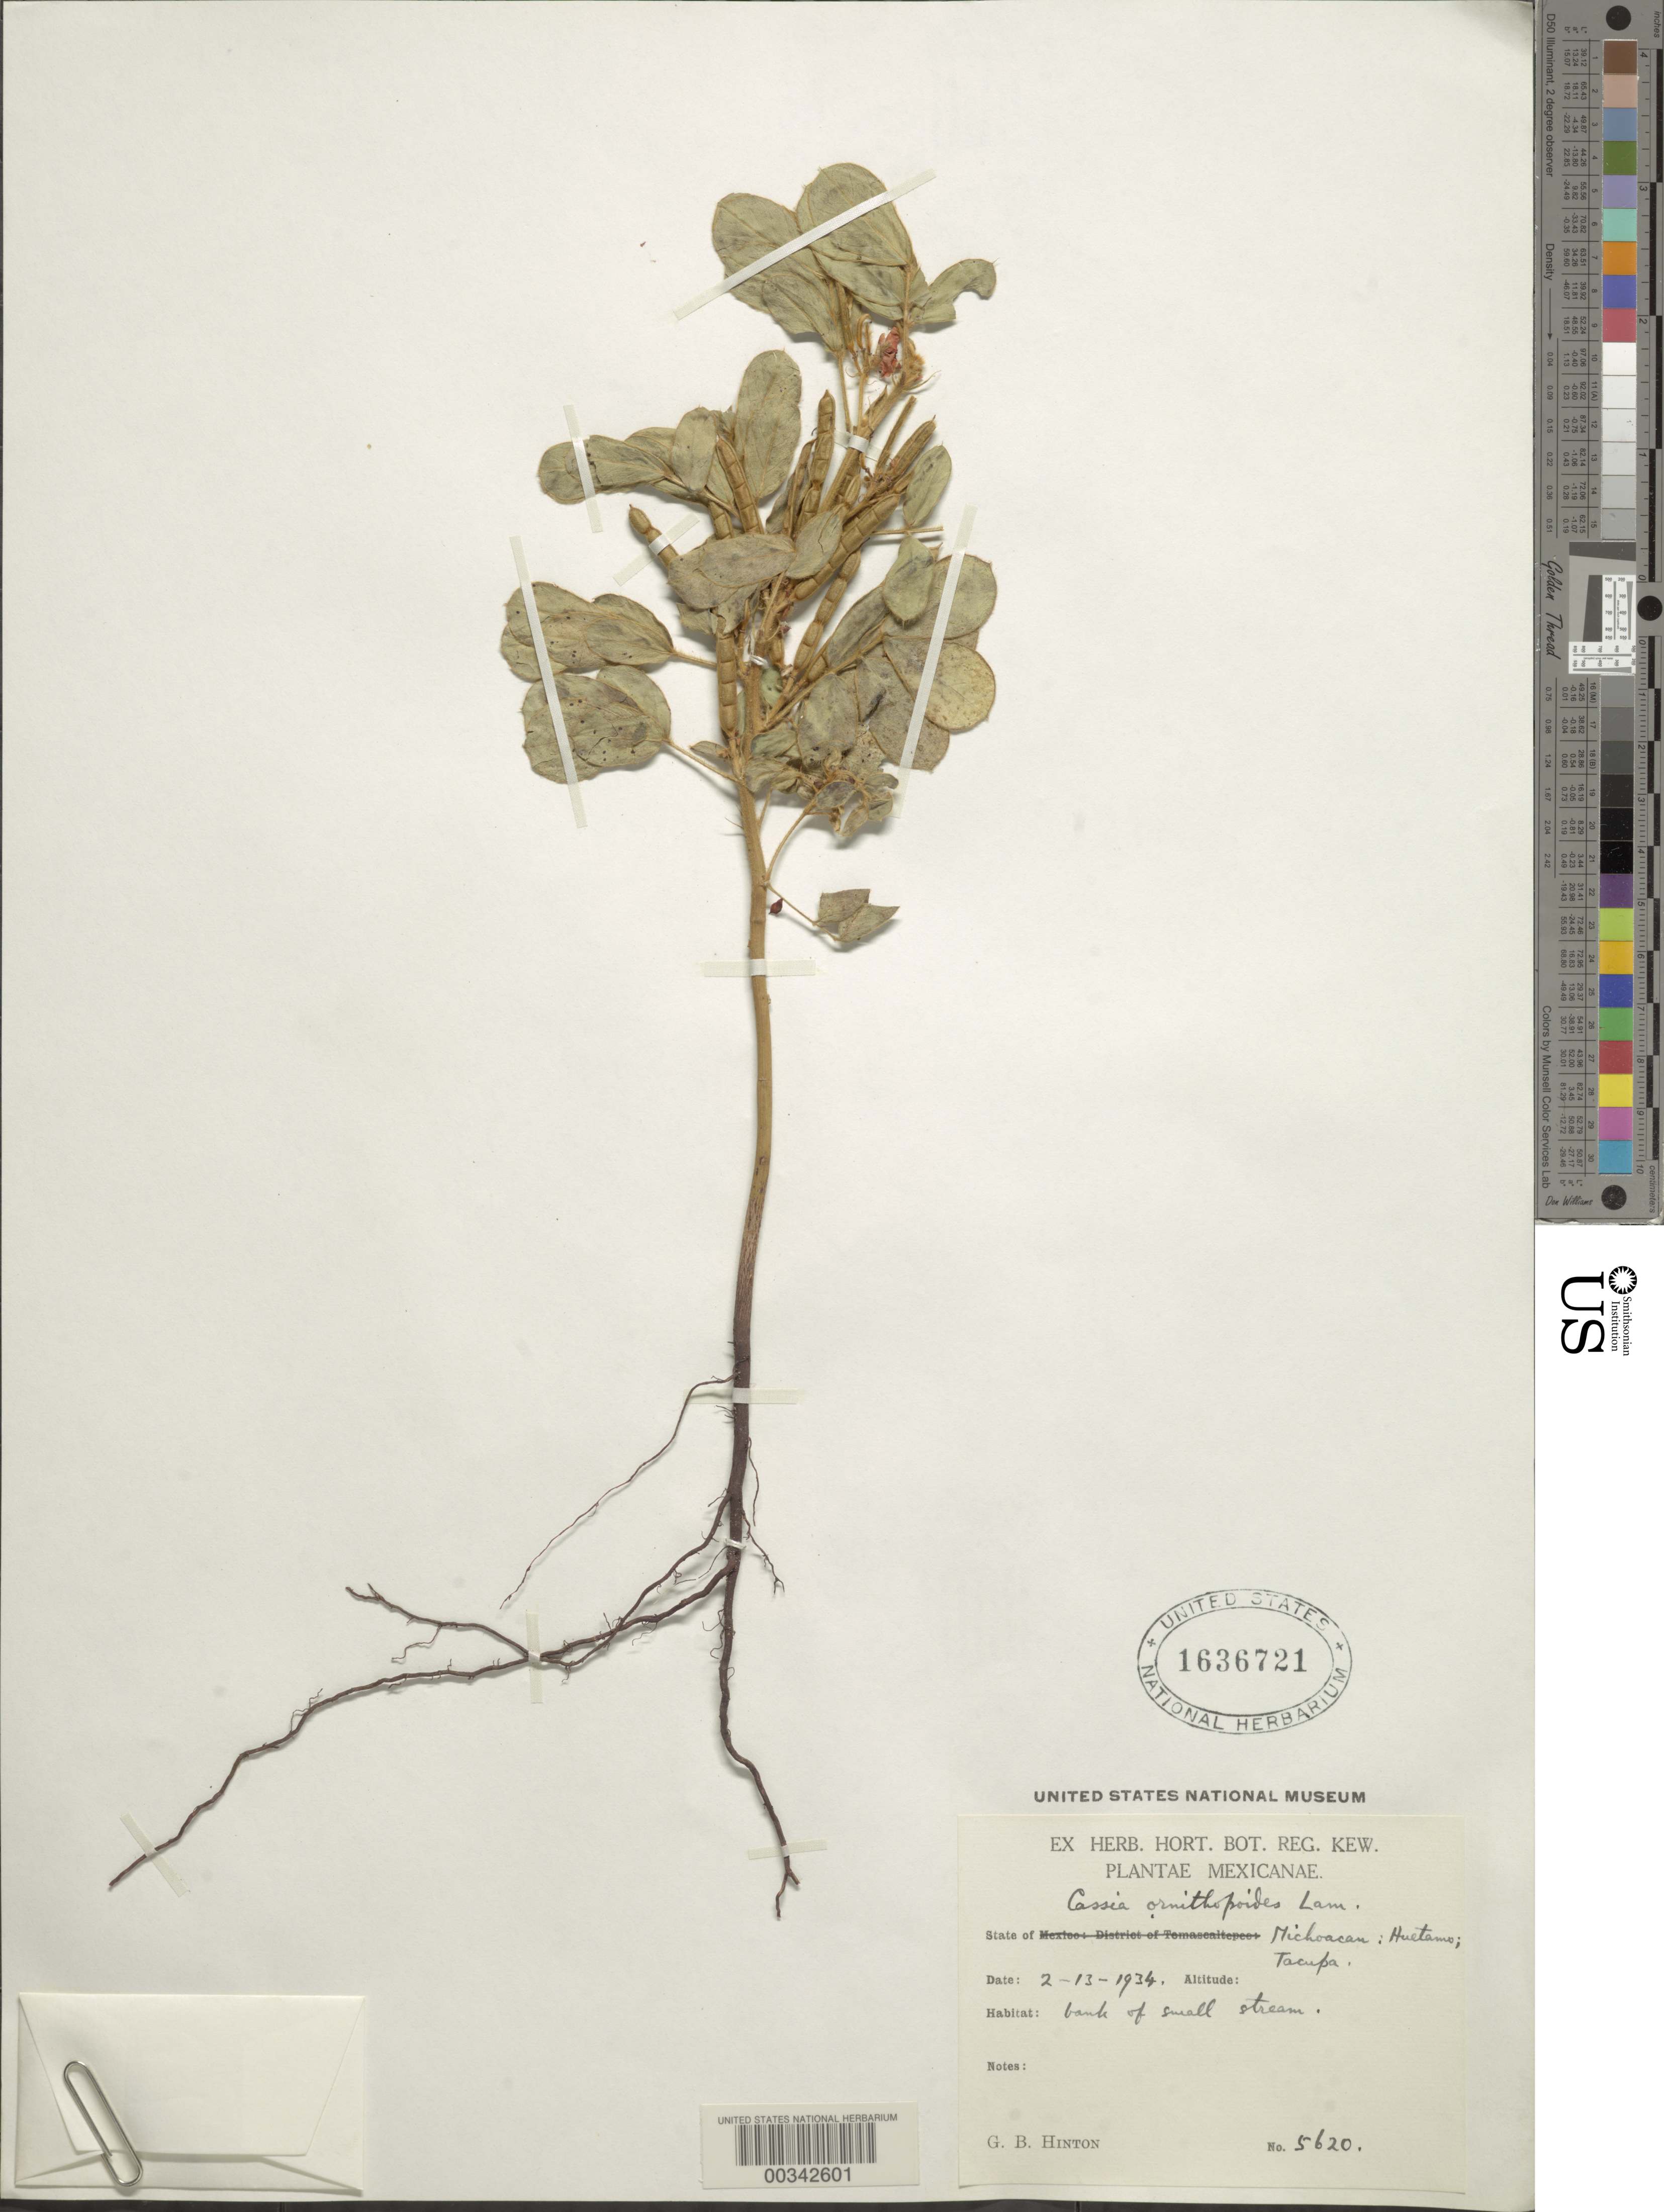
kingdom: Plantae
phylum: Tracheophyta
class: Magnoliopsida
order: Fabales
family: Fabaceae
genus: Senna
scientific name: Senna uniflora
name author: (Mill.) H.S. Irwin & Barneby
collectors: G. B. Hinton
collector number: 5620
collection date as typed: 13 Feb 1934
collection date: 1934-02-13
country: Mexico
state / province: Michoacán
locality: Huetamo; Tacupa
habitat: Bank of small stream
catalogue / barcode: US 1636721